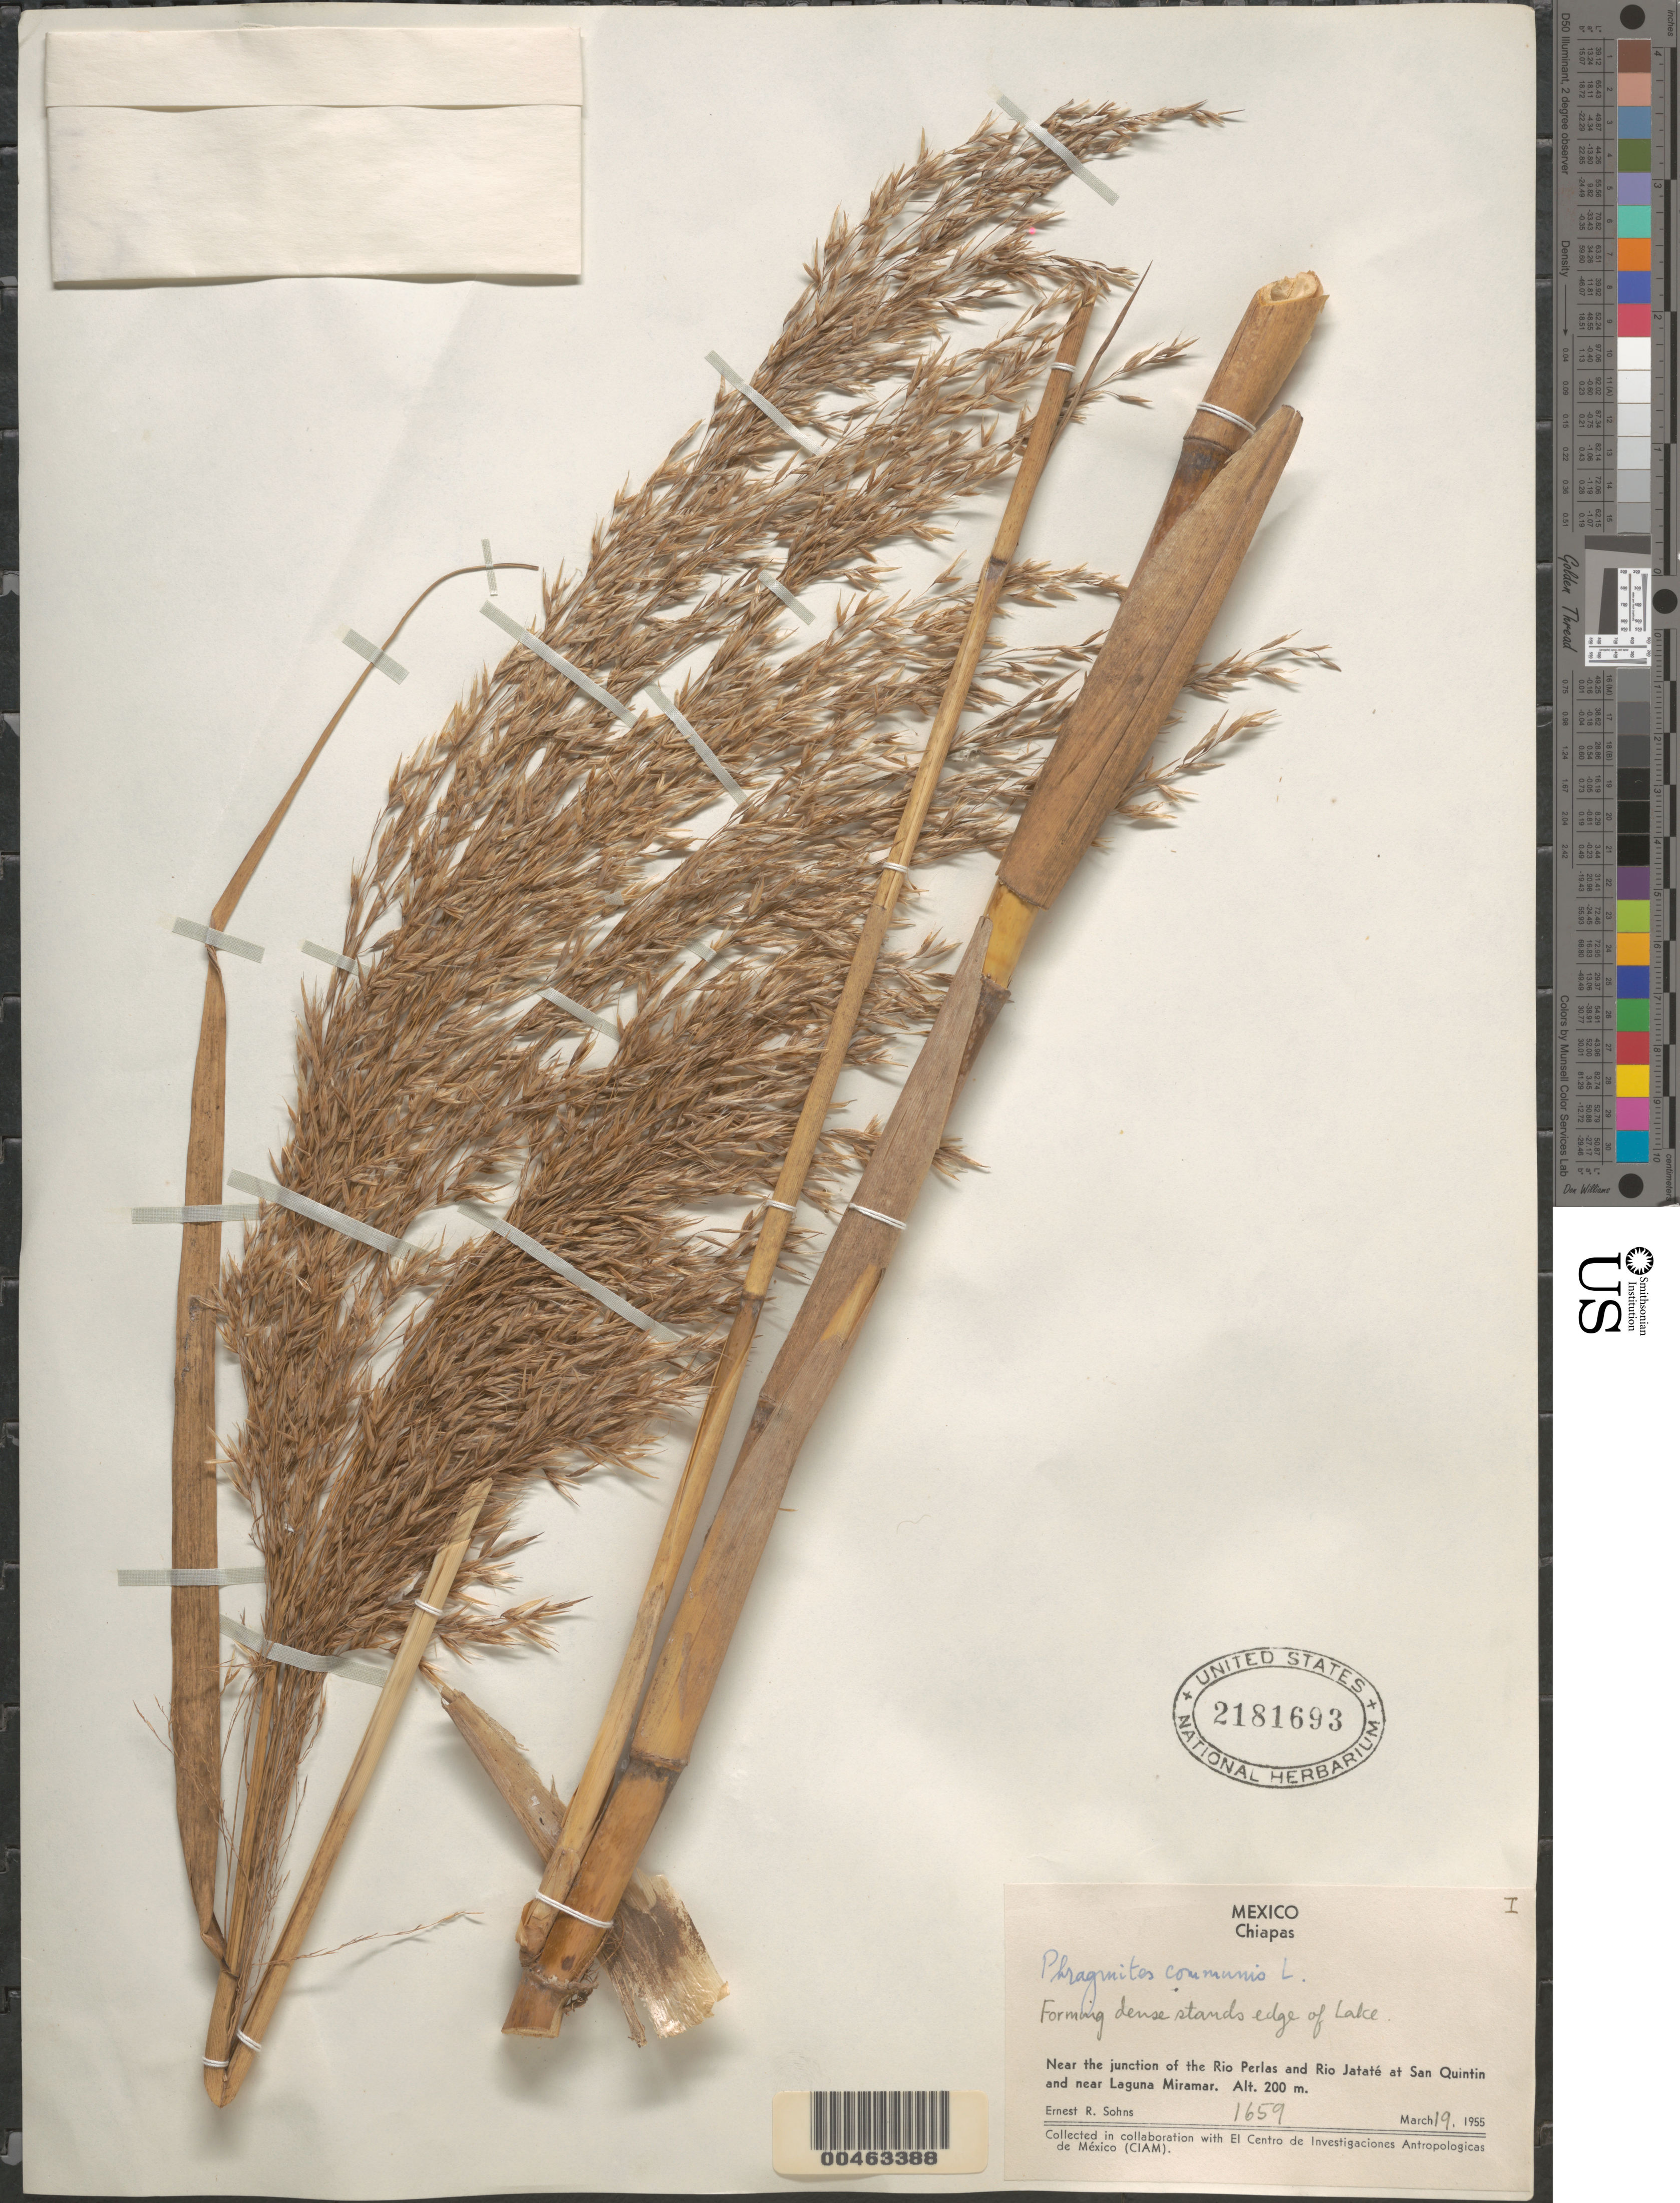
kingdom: Plantae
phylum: Tracheophyta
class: Liliopsida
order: Poales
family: Poaceae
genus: Phragmites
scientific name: Phragmites australis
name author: (Cav.) Trin. ex Steud.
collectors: E. R. Sohns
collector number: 1659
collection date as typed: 19 Mar 1955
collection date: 1955-03-19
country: Mexico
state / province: Chiapas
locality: Near the junct. of the Rio Perlas and Rio Jatat‚ at San Quintin and near Laguna Miramar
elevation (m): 200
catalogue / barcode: US 2181693